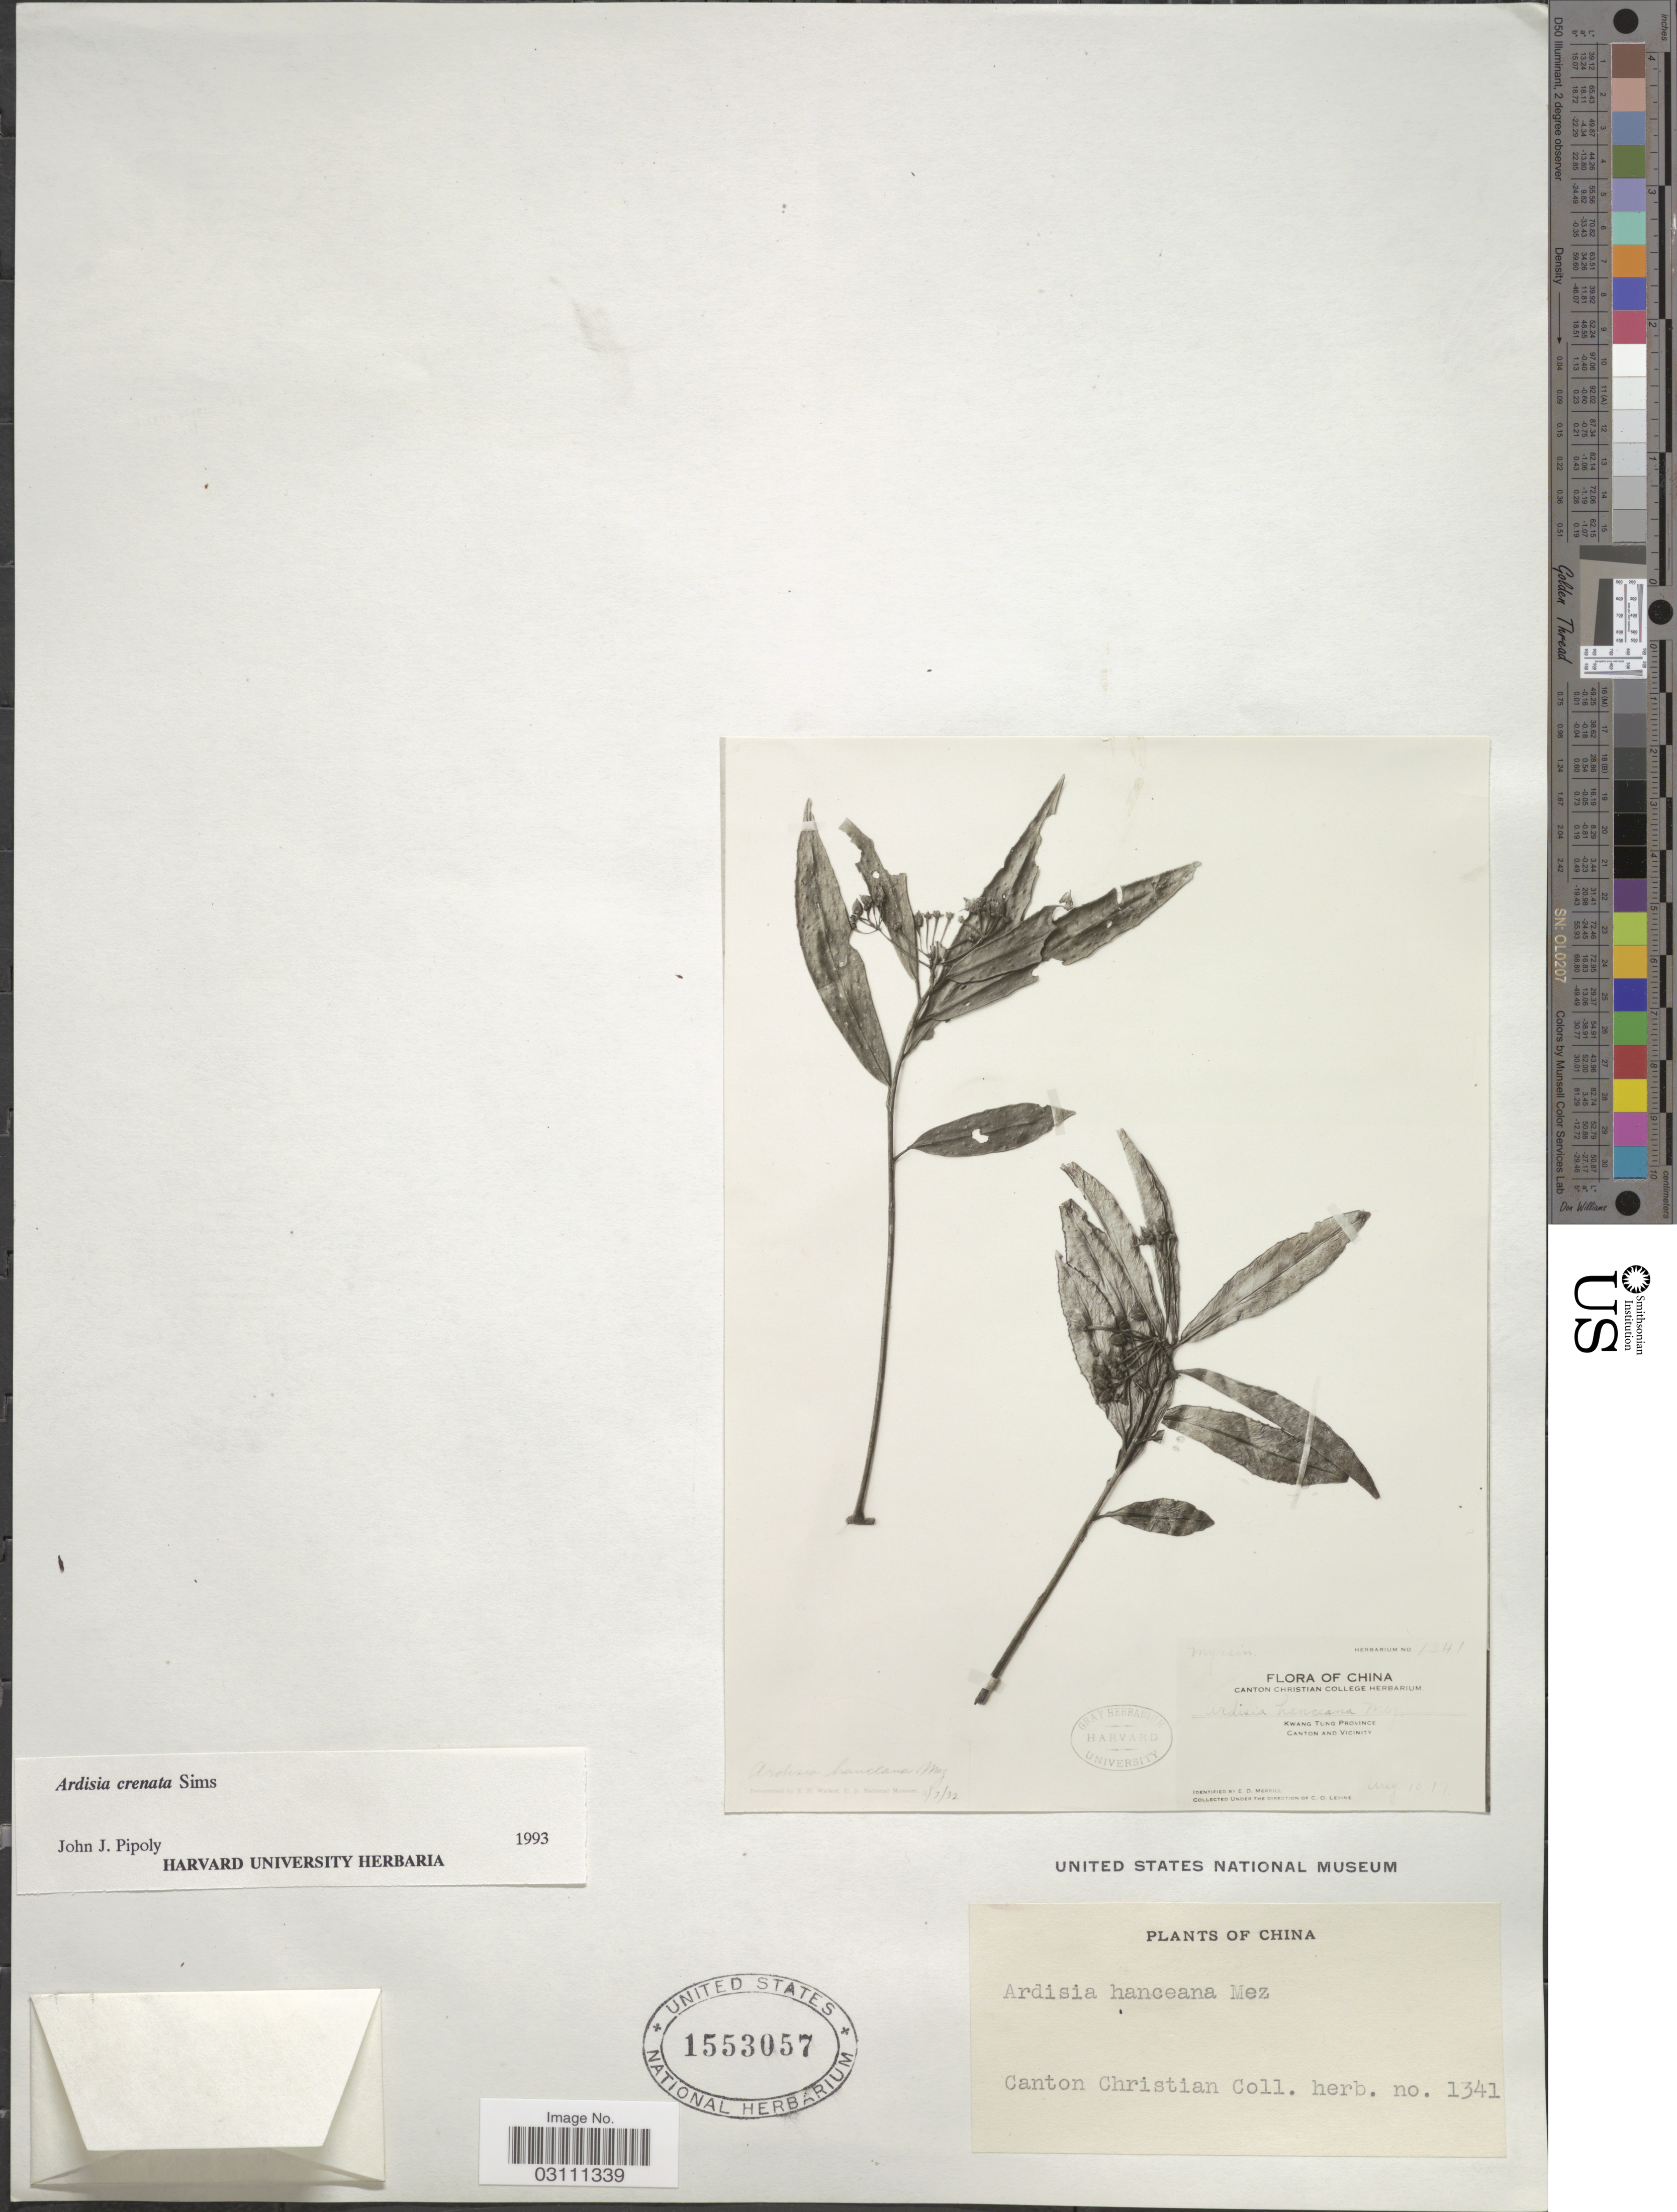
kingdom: Plantae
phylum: Tracheophyta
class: Magnoliopsida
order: Ericales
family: Primulaceae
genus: Ardisia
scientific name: Ardisia crenata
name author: Sims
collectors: C. O. Levine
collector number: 1341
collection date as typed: Transcribed d/m/y: 10/8/17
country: China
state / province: Guangdong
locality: Kwang Tung Province. Canton and Vicinity.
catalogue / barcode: US 1553057